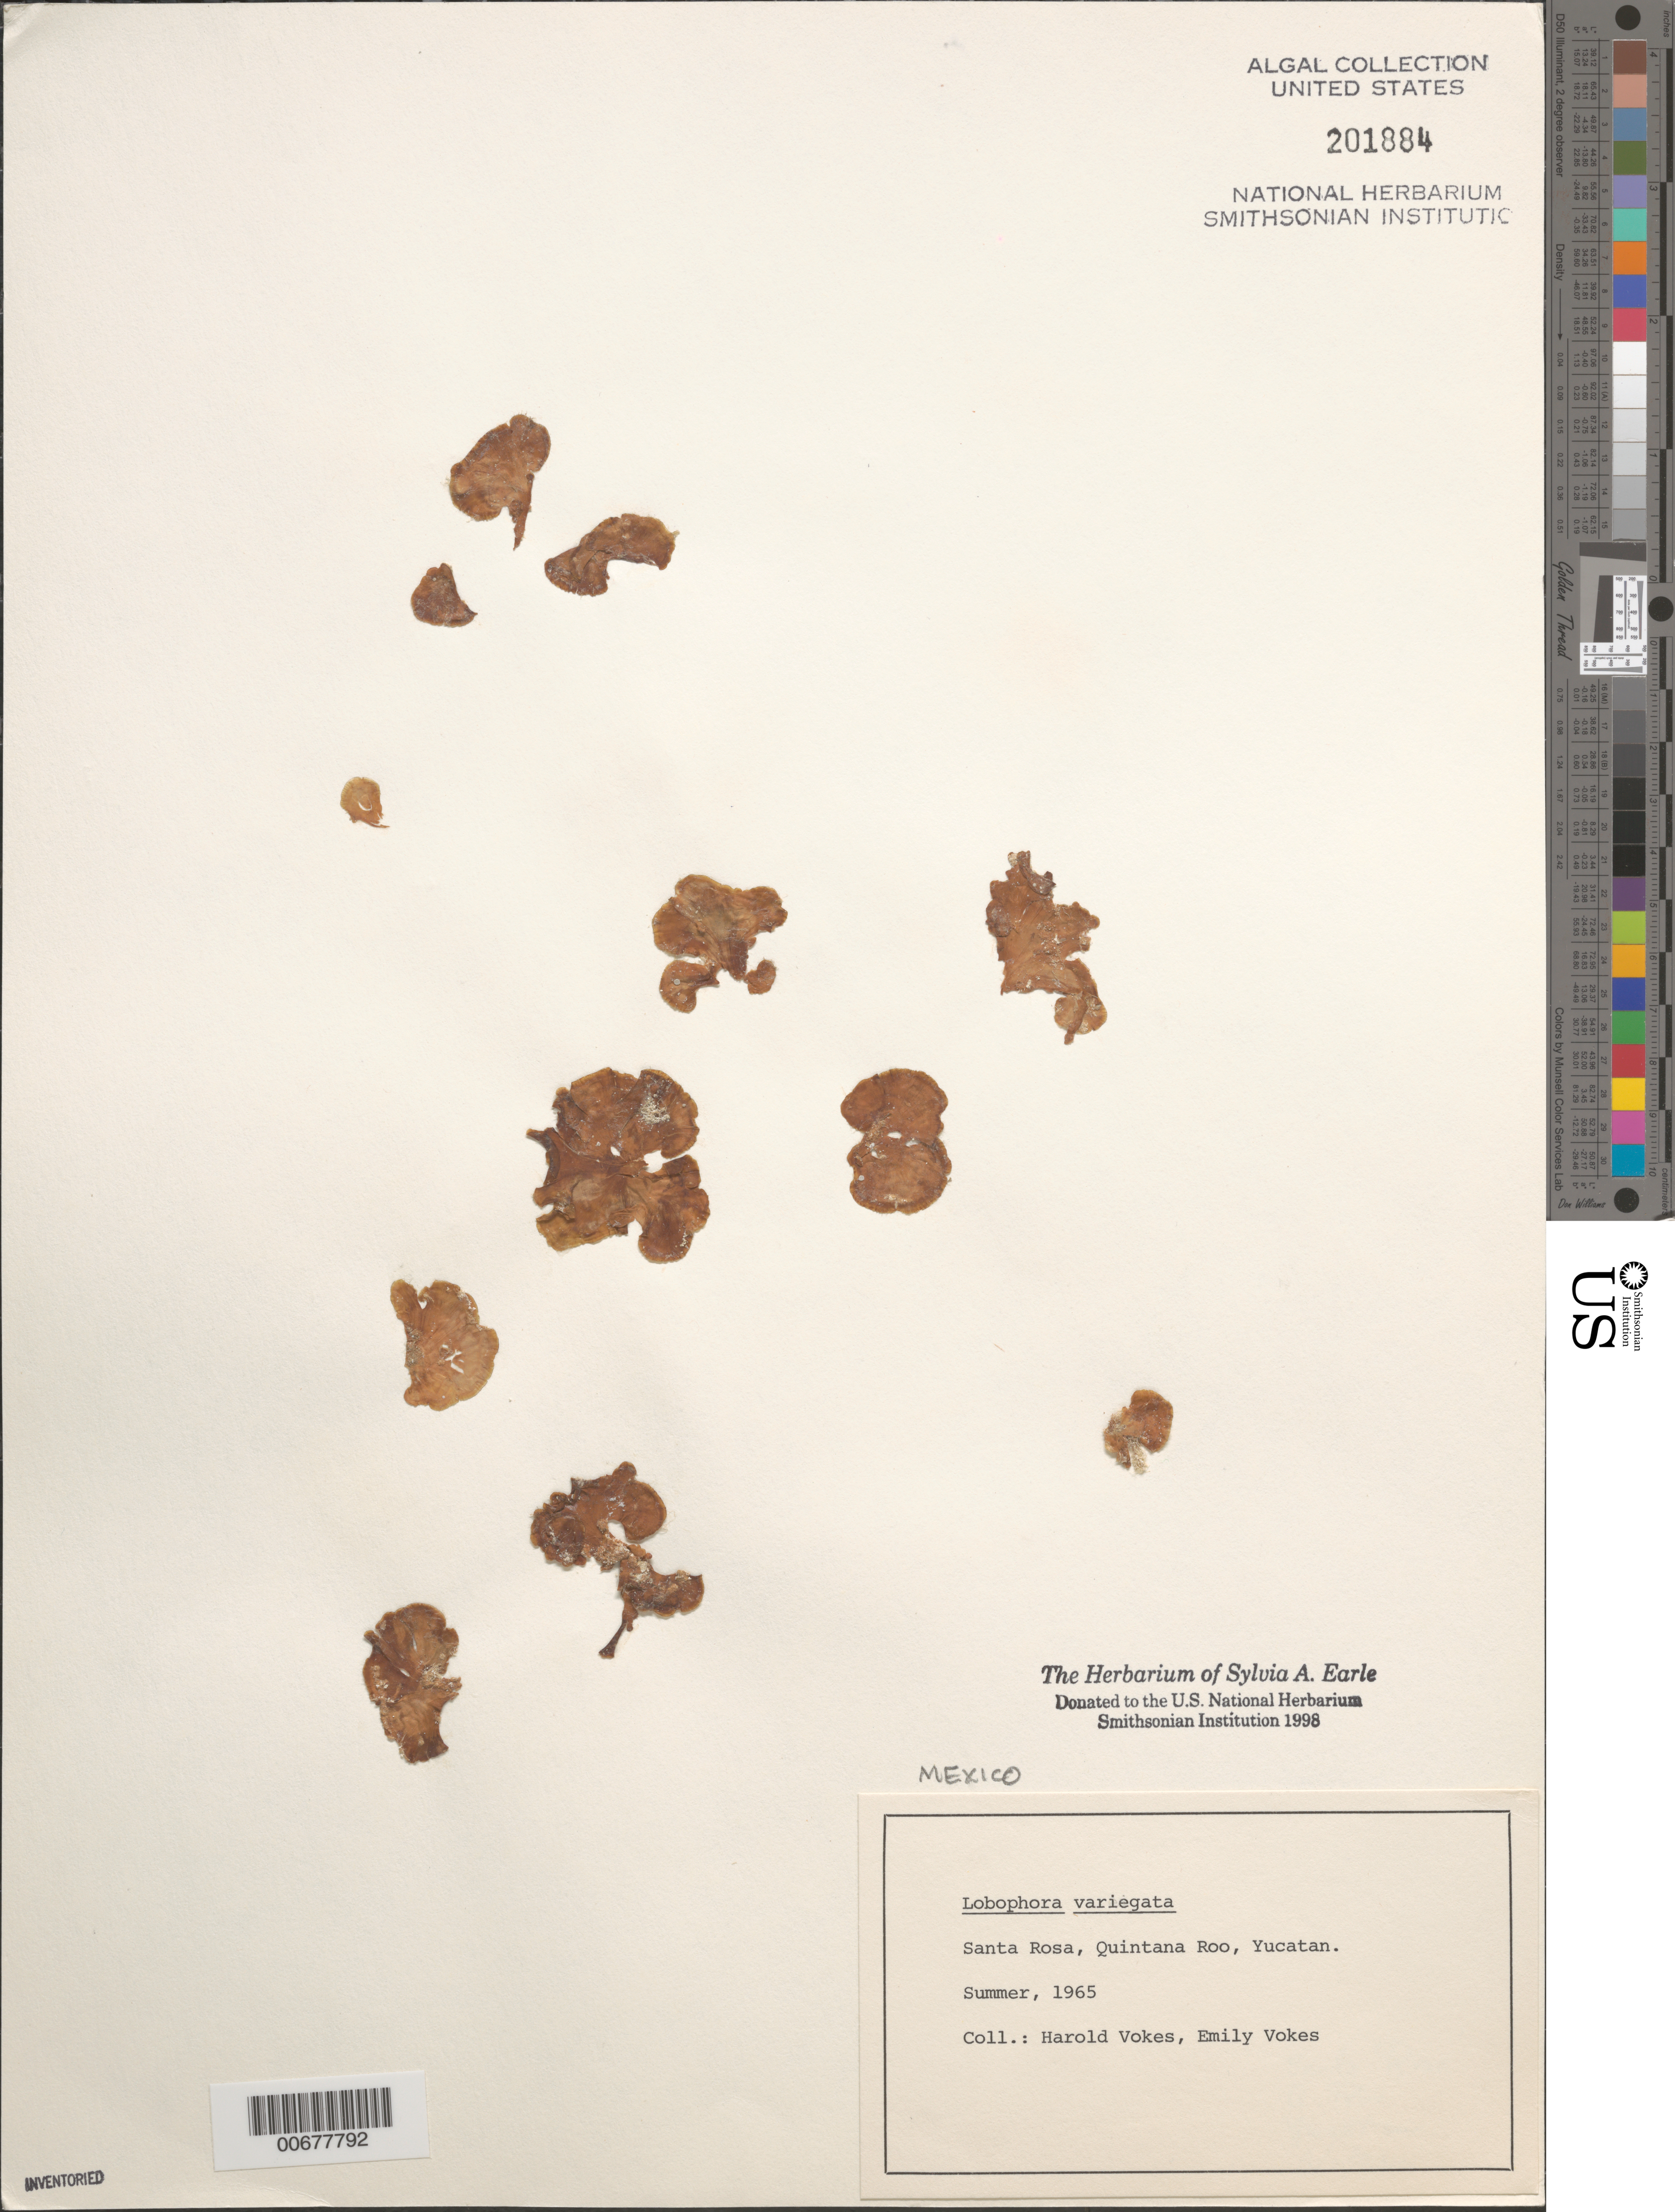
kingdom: Chromista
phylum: Ochrophyta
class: Phaeophyceae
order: Dictyotales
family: Dictyotaceae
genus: Lobophora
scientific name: Lobophora variegata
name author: (J.V.Lamouroux) Womersley & E.C. Oliveira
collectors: H. Vokes & E. Vokes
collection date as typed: Sum 1965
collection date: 1965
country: Mexico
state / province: Quintana Roo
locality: Santa Rosa, Yucatan Peninsula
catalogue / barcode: US 201884